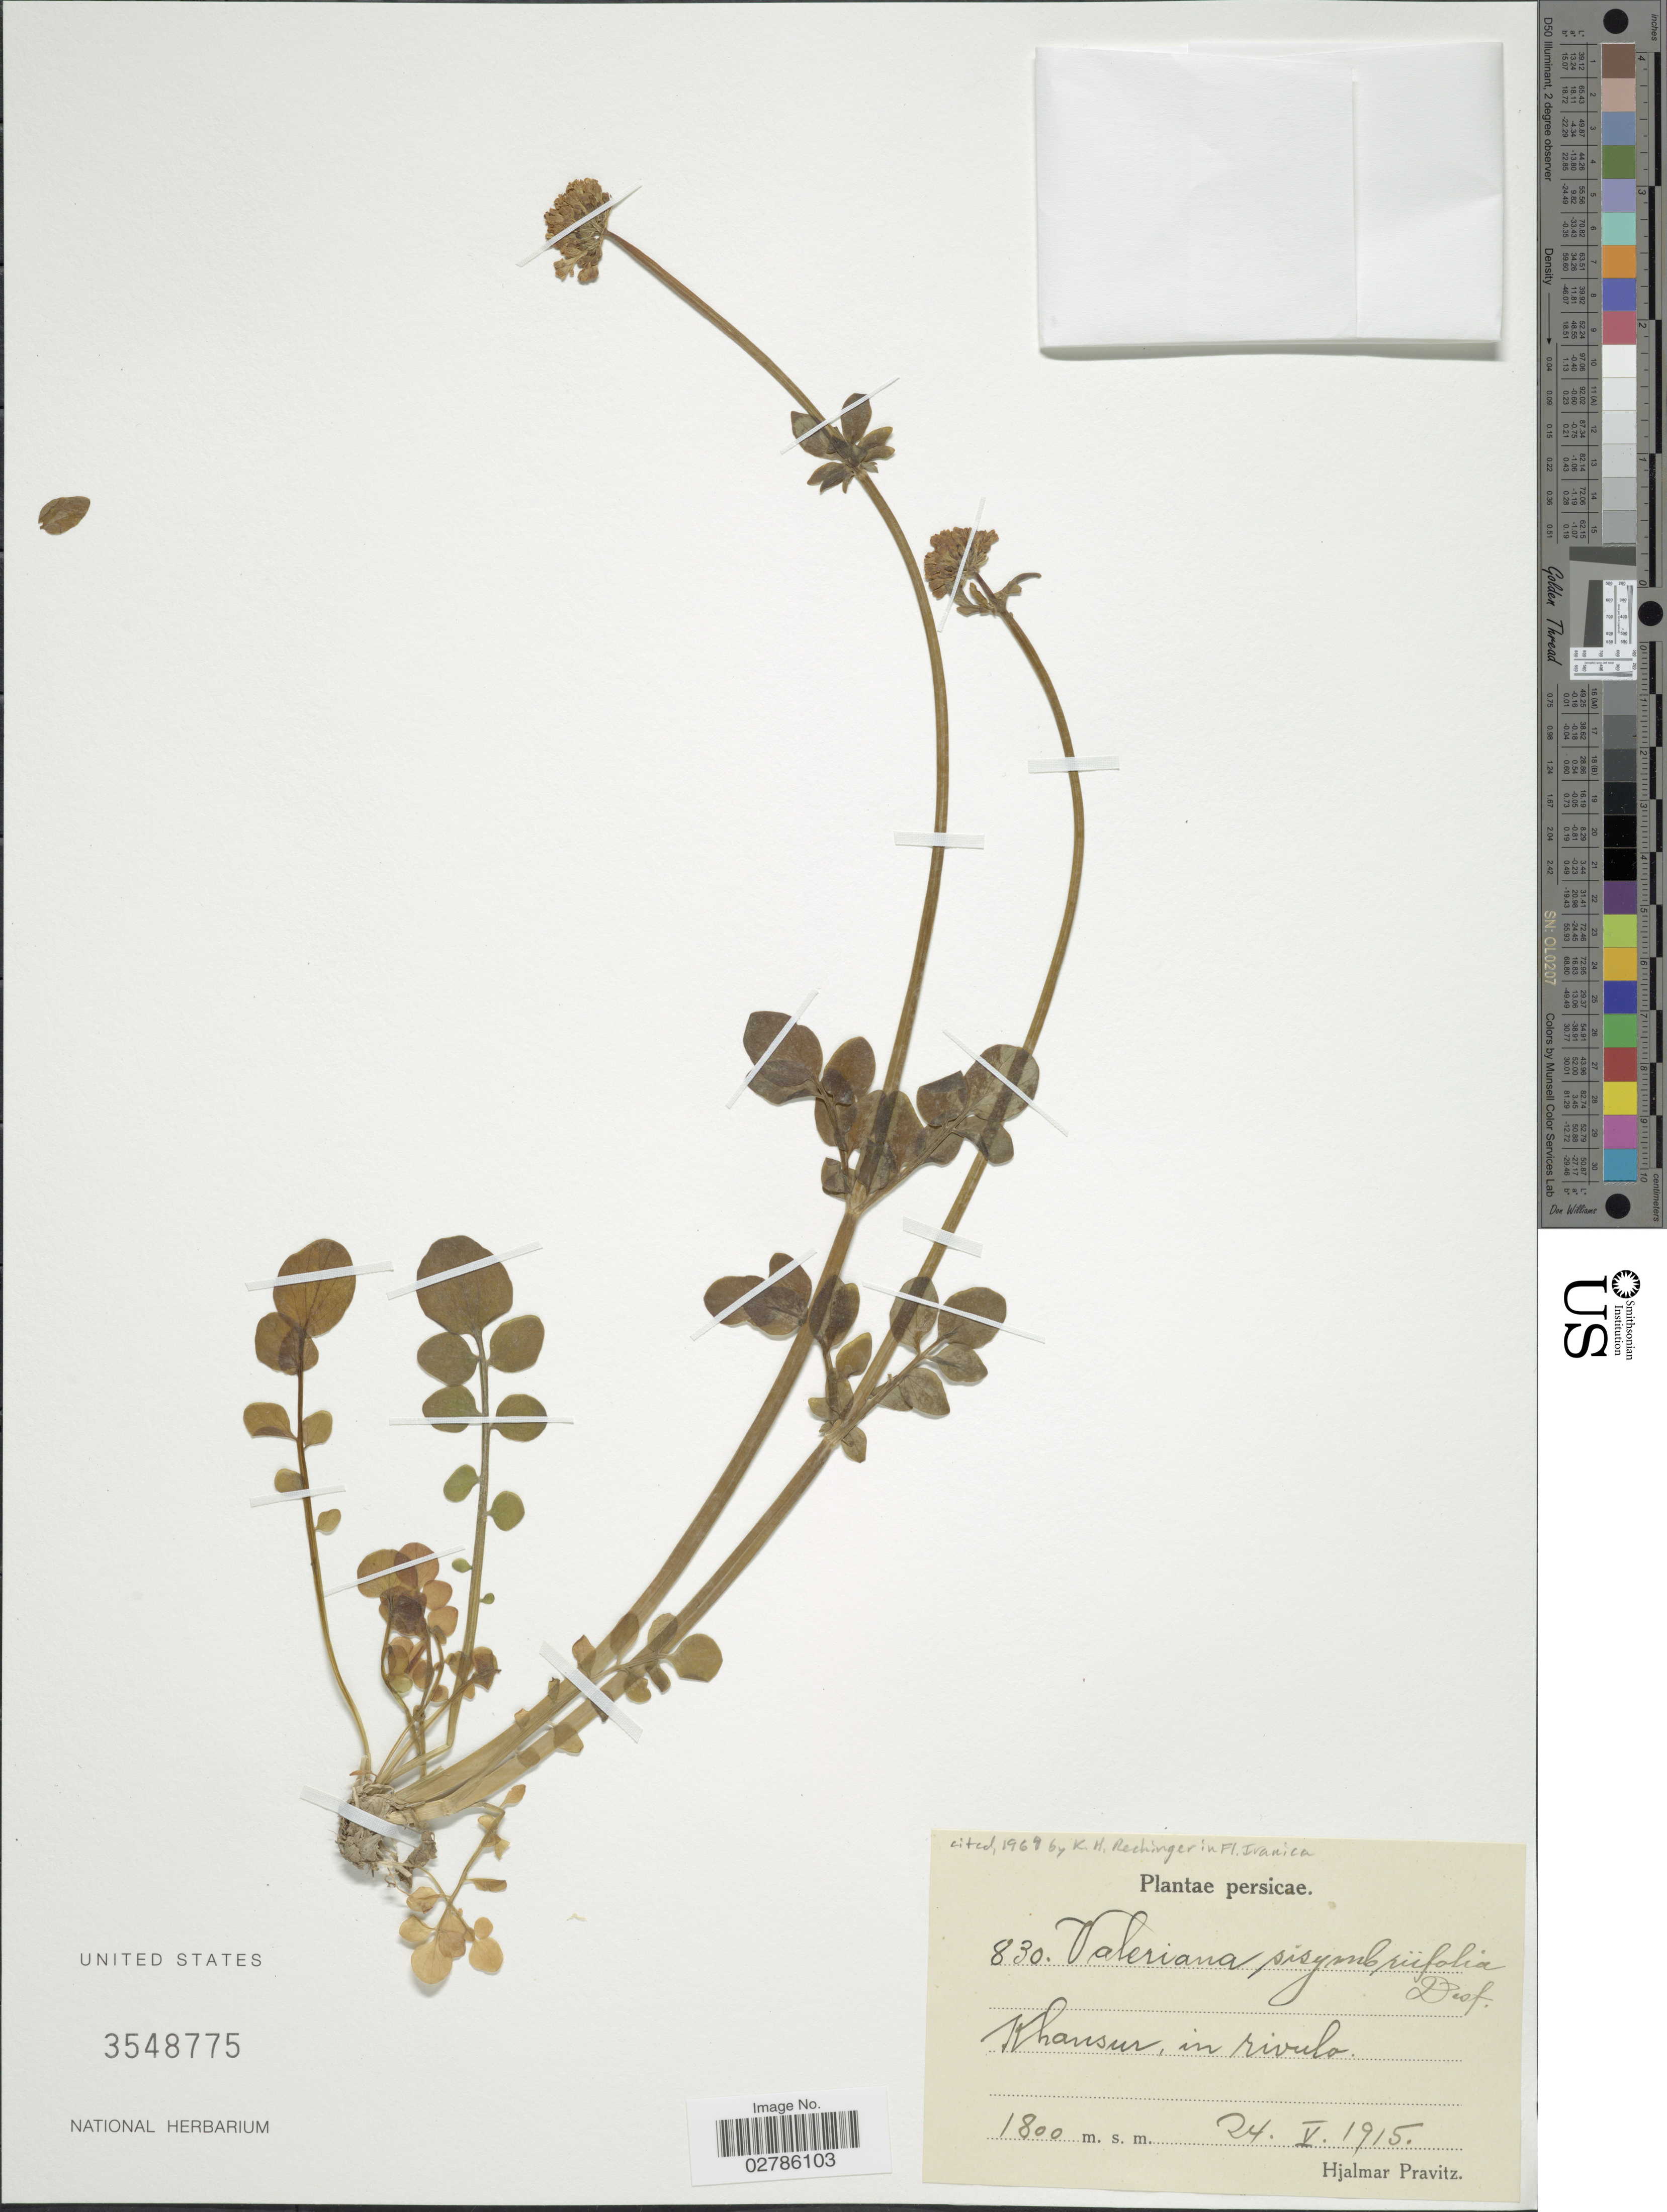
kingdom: Plantae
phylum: Tracheophyta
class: Magnoliopsida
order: Dipsacales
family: Caprifoliaceae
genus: Valeriana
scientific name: Valeriana sisymbriifolia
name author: Vahl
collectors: H. Pravitz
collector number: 830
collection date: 1915-05-24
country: Iran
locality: Persicae, Khansur, in rivulo.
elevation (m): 1800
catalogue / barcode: US 3548775